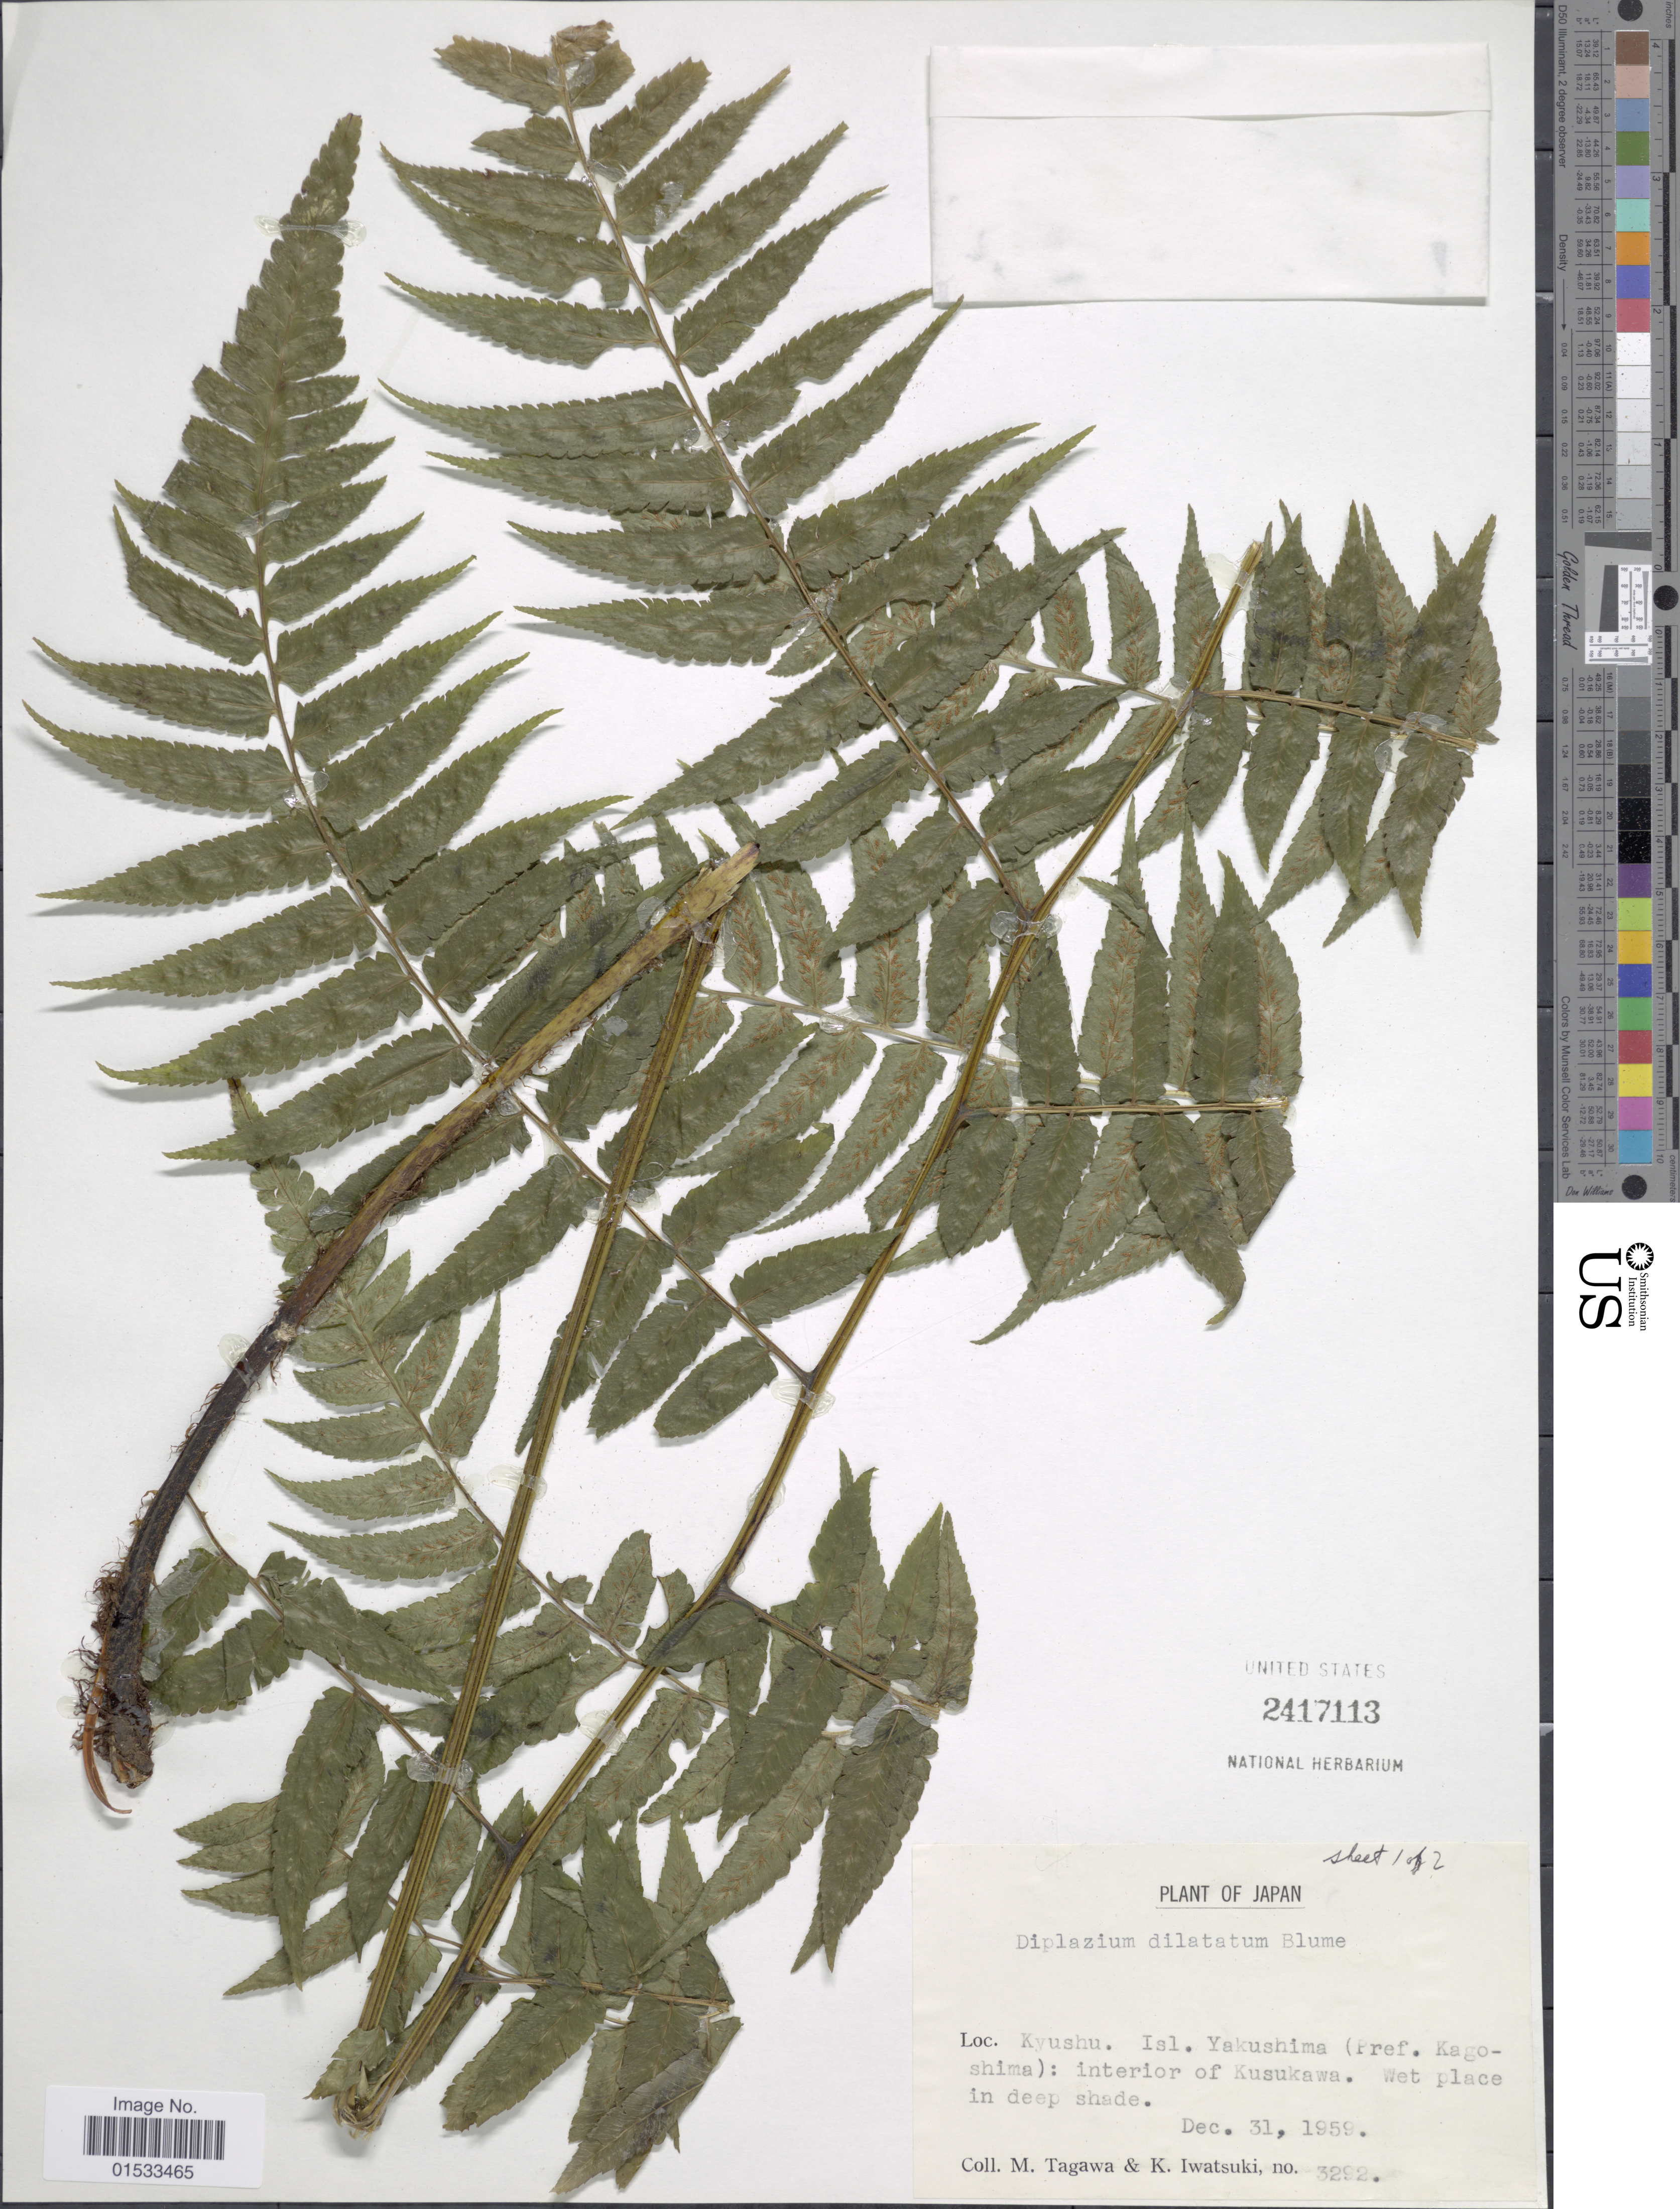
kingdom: Plantae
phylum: Tracheophyta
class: Polypodiopsida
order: Polypodiales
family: Athyriaceae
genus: Diplazium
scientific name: Diplazium dilatatum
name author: Blume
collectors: M. Tagawa & K. Iwatsuki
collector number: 3292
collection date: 1959-12-31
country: Japan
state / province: Kagosima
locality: Kyushu, Isl. Yakushima, interior of Kusukawa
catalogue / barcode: US 2417113